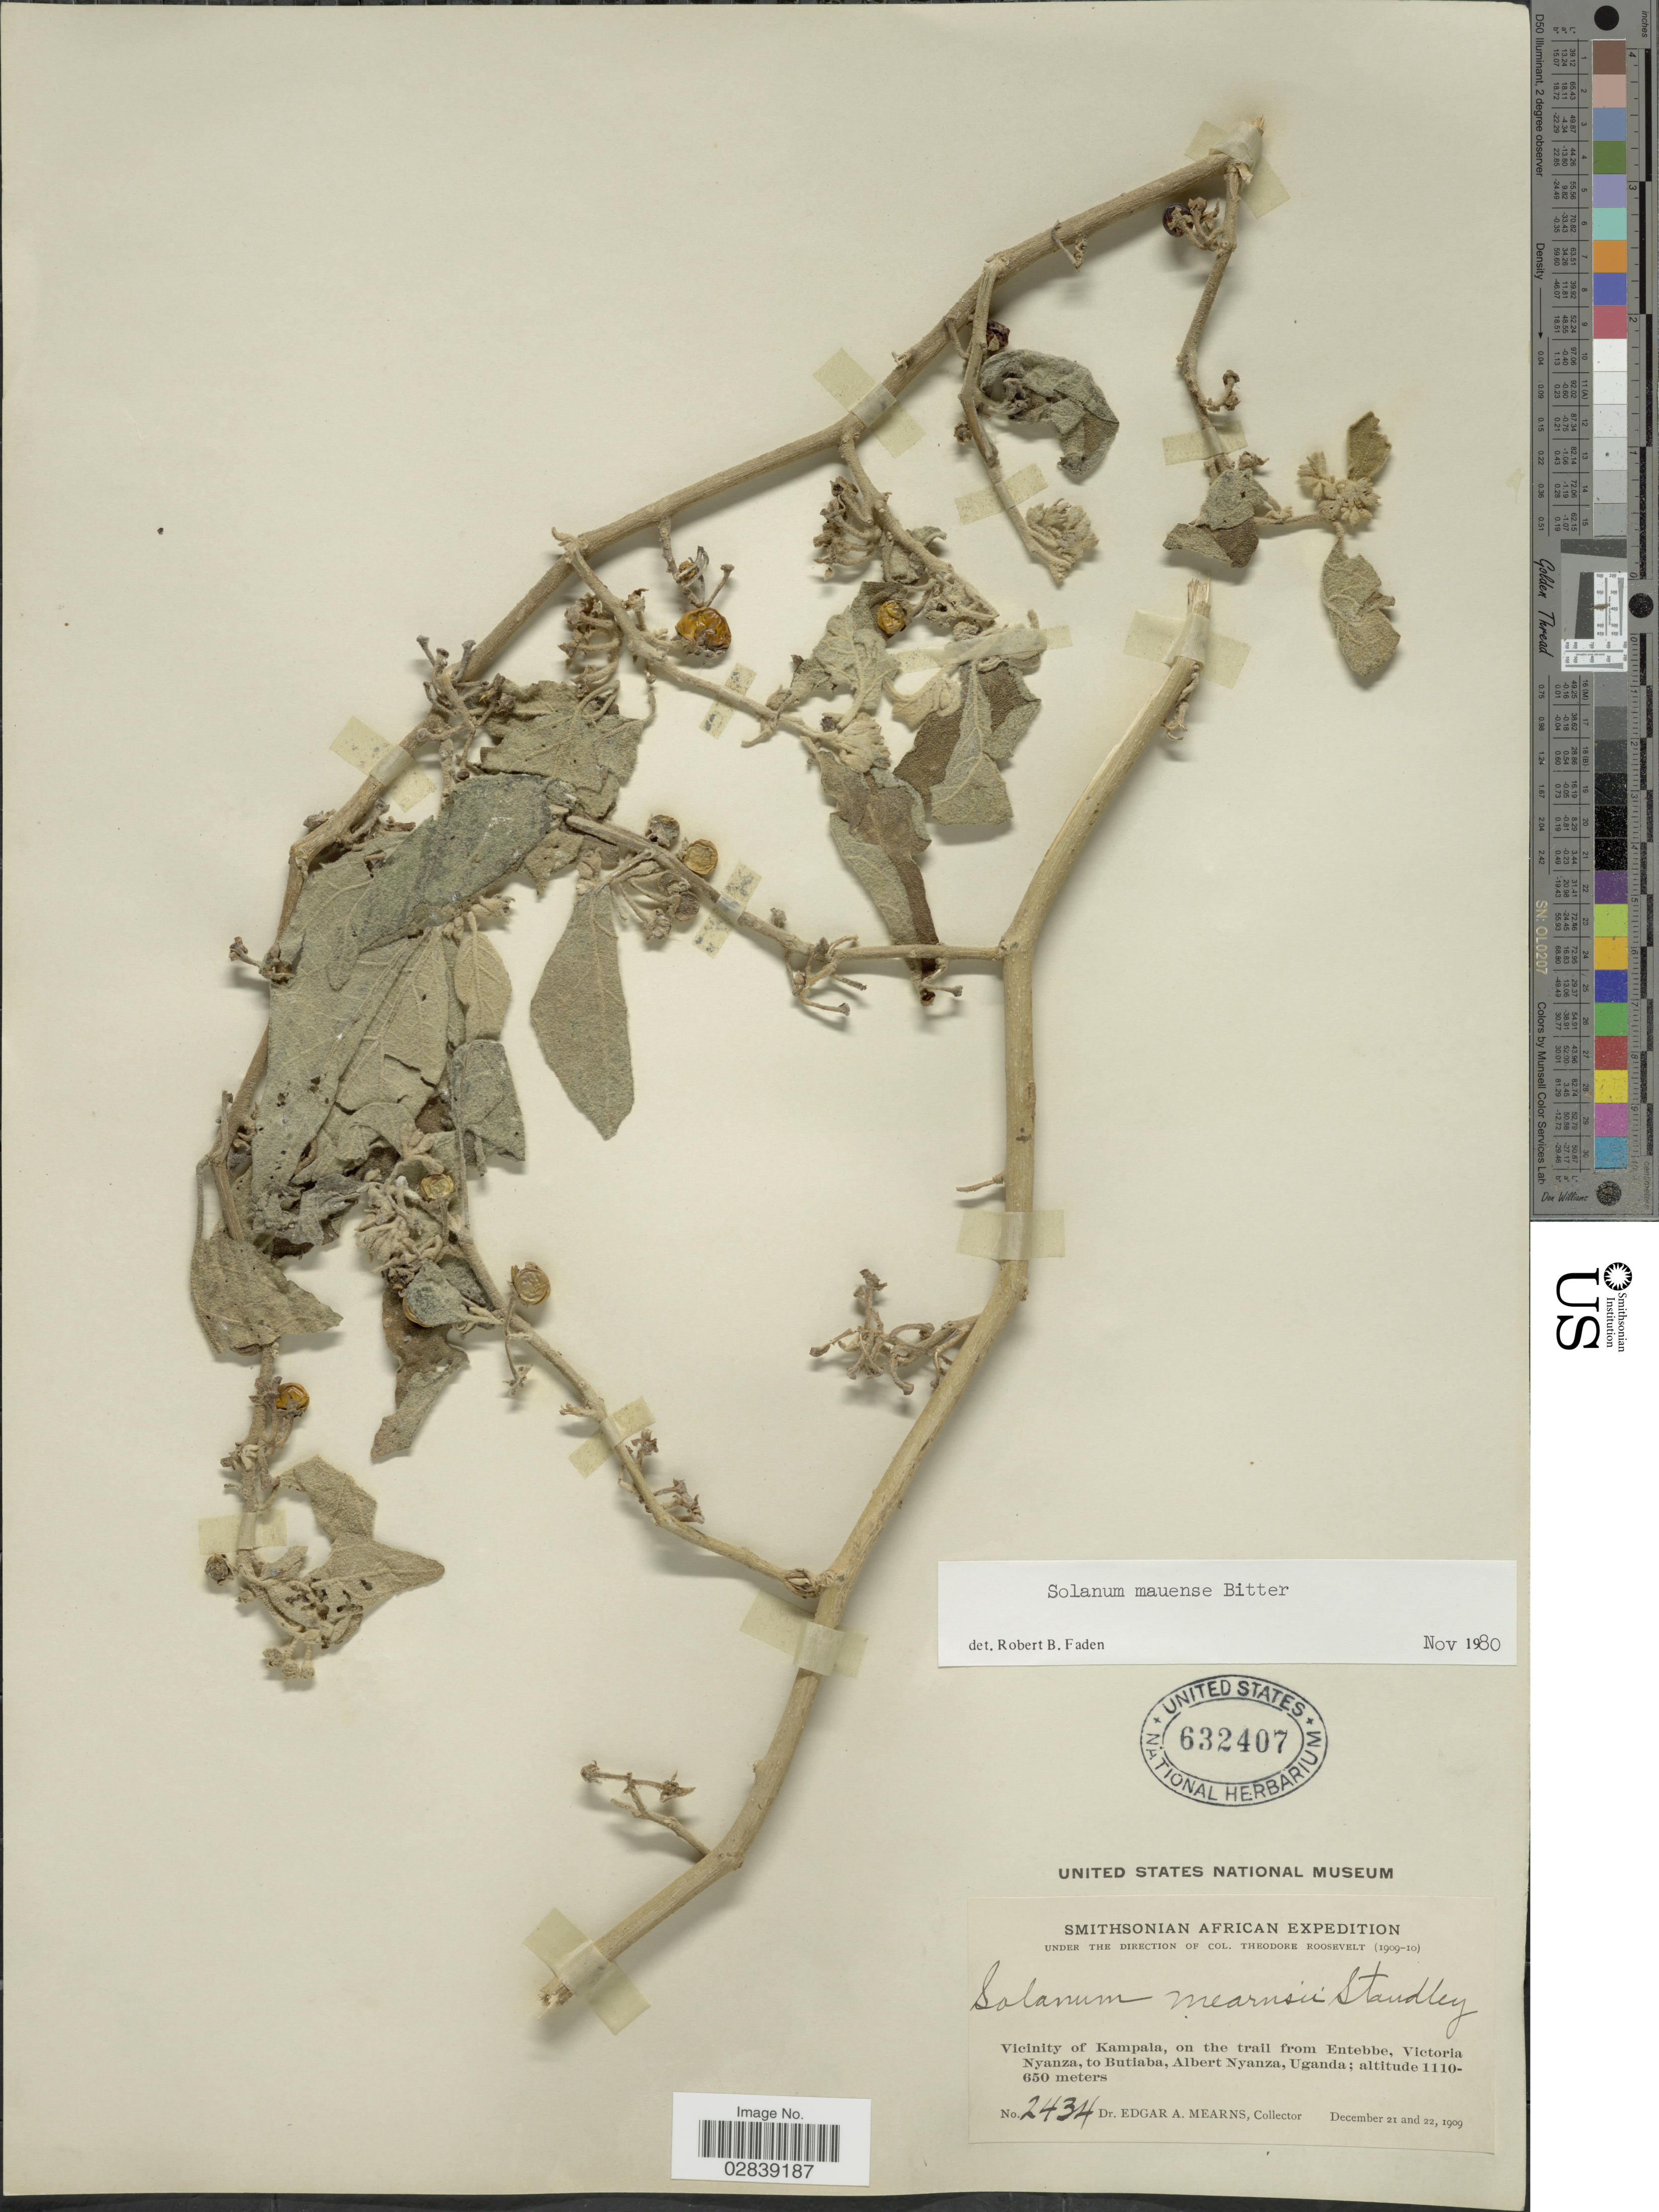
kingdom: Plantae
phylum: Tracheophyta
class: Magnoliopsida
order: Solanales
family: Solanaceae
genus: Solanum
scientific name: Solanum mauense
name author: Bitter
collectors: E. A. Mearns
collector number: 2434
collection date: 1909-12-21/1909-12-22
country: Uganda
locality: Vicinity of Kampala, on the trail from Entebbe, Victoria Nyanza, to Butiaba, Albert Nyanza.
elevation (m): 650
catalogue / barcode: US 632407